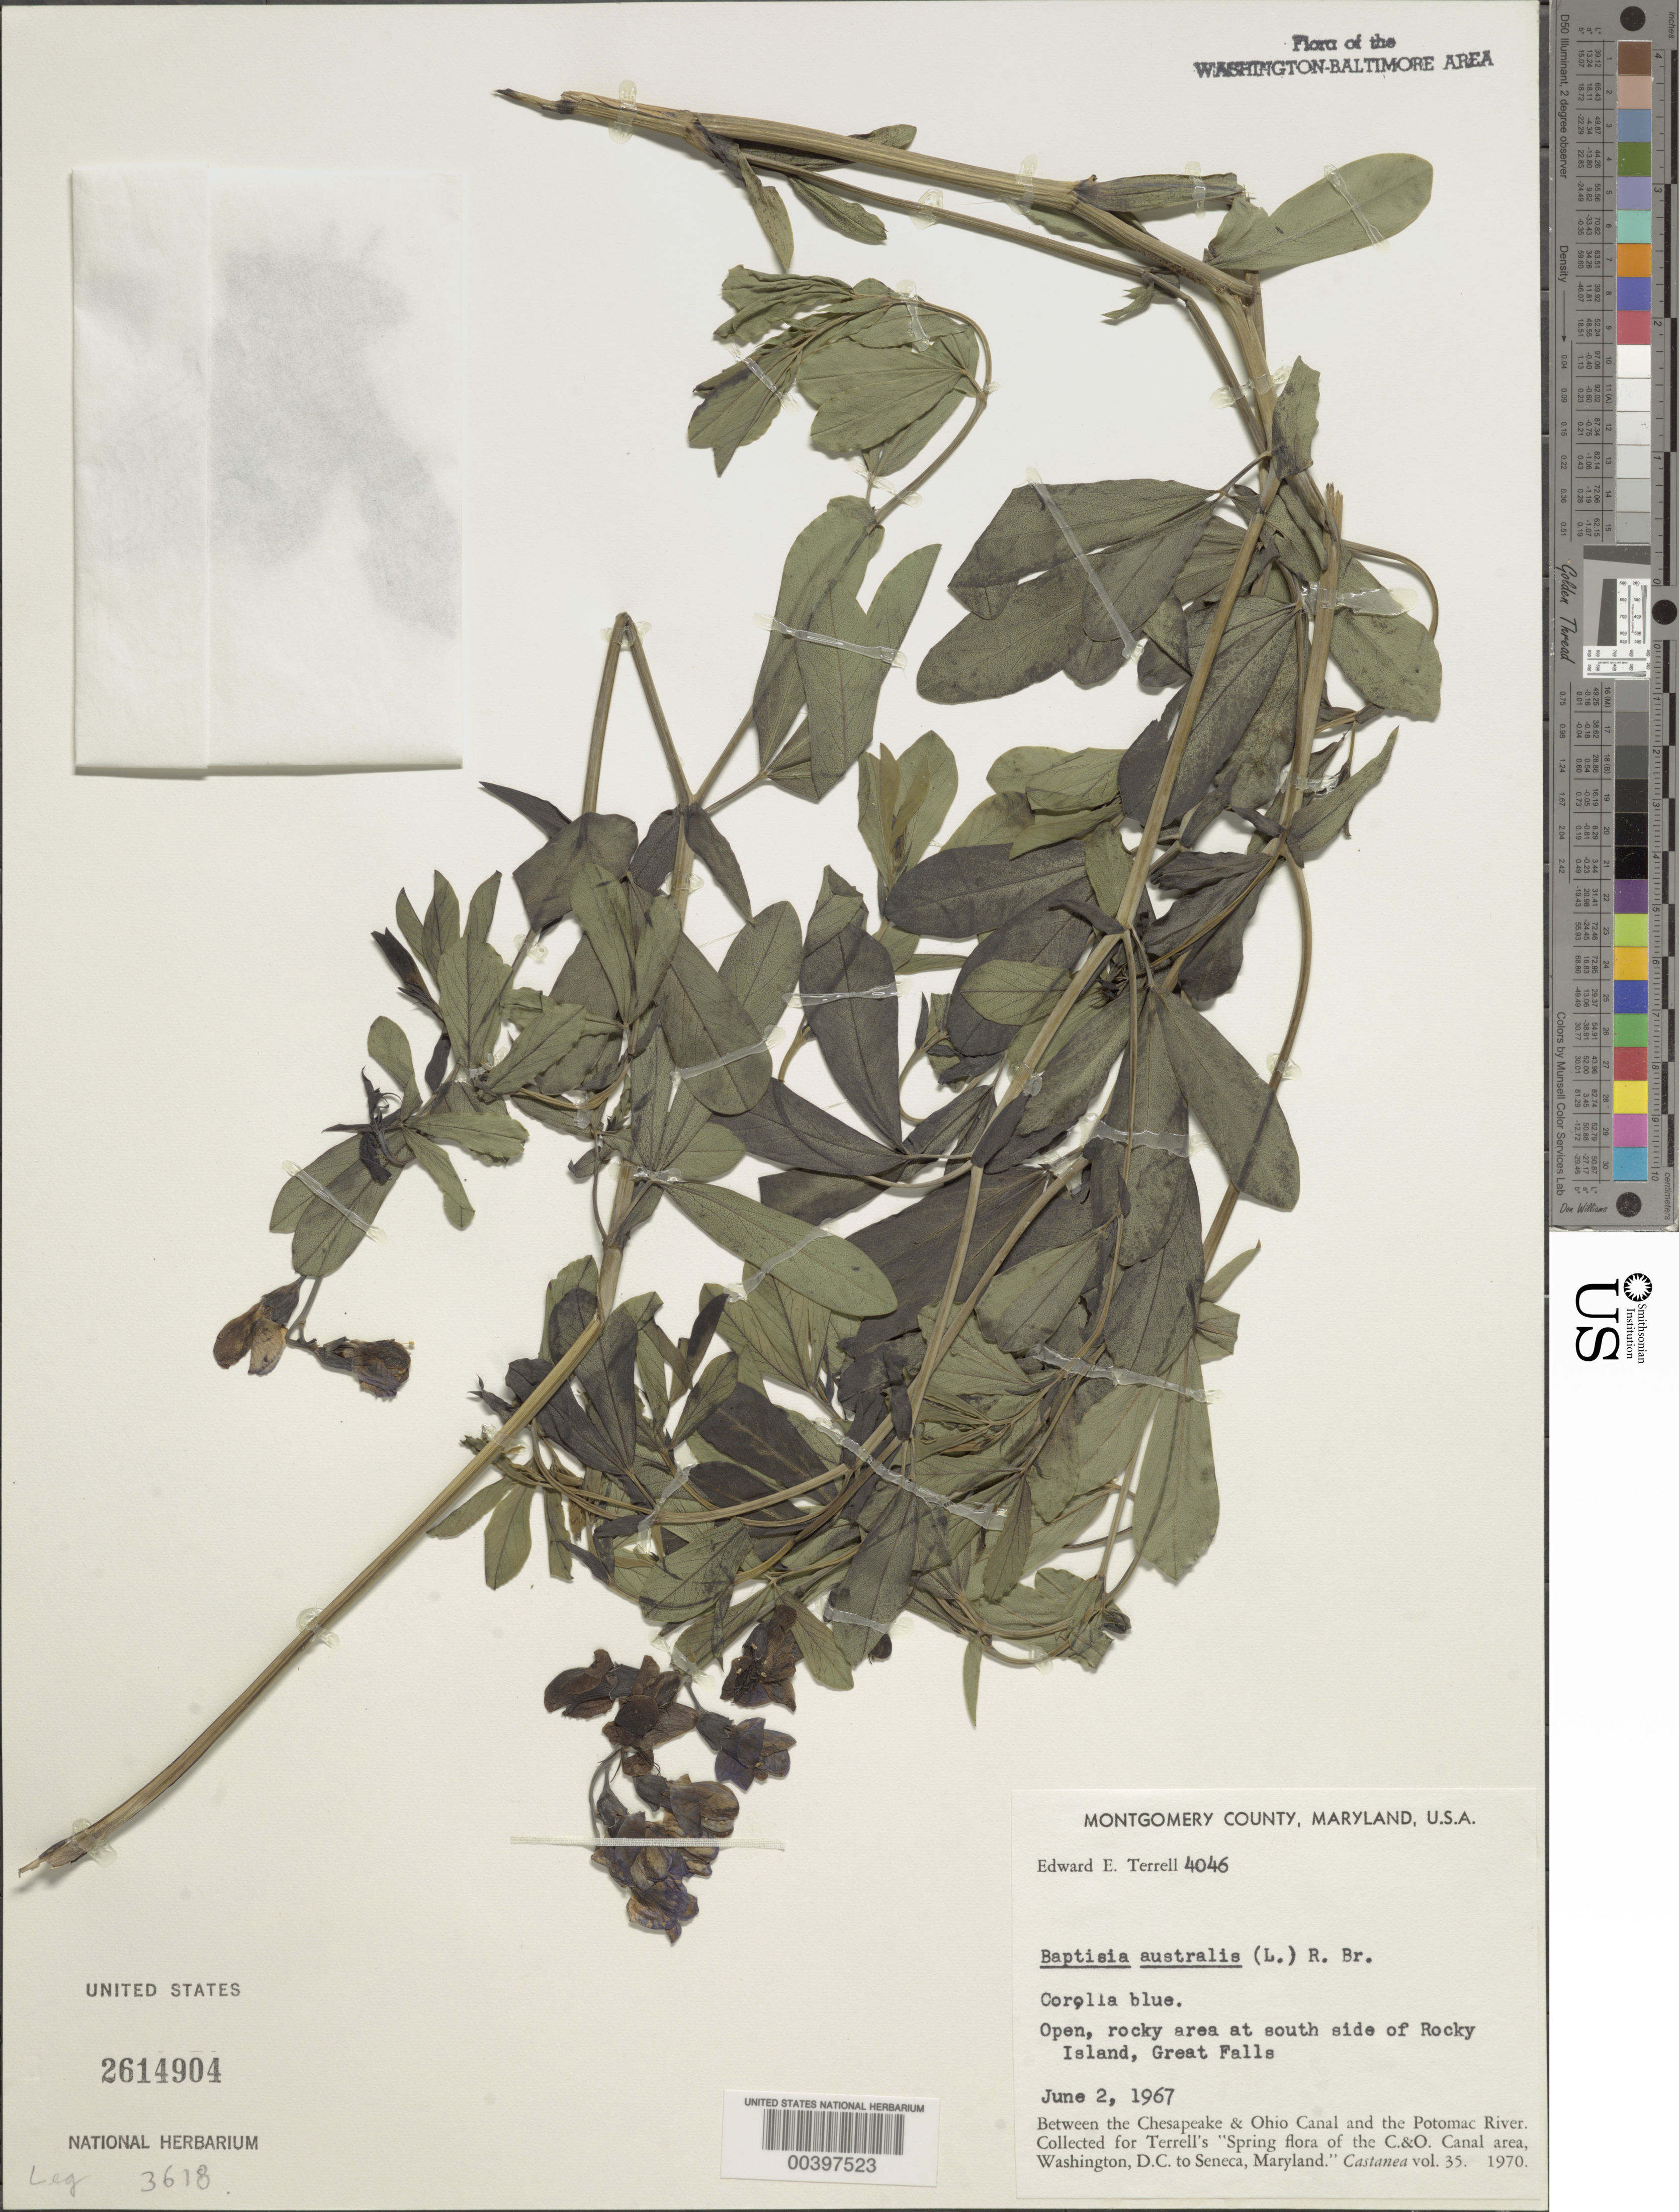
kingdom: Plantae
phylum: Tracheophyta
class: Magnoliopsida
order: Fabales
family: Fabaceae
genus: Baptisia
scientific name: Baptisia australis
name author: (L.) R. Br.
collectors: E. E. Terrell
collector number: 4046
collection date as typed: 02 Jun 1967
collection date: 1967-06-02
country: United States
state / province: Maryland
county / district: Montgomery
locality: Rocky Island, Great Falls C. & O. Canal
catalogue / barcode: US 2614904